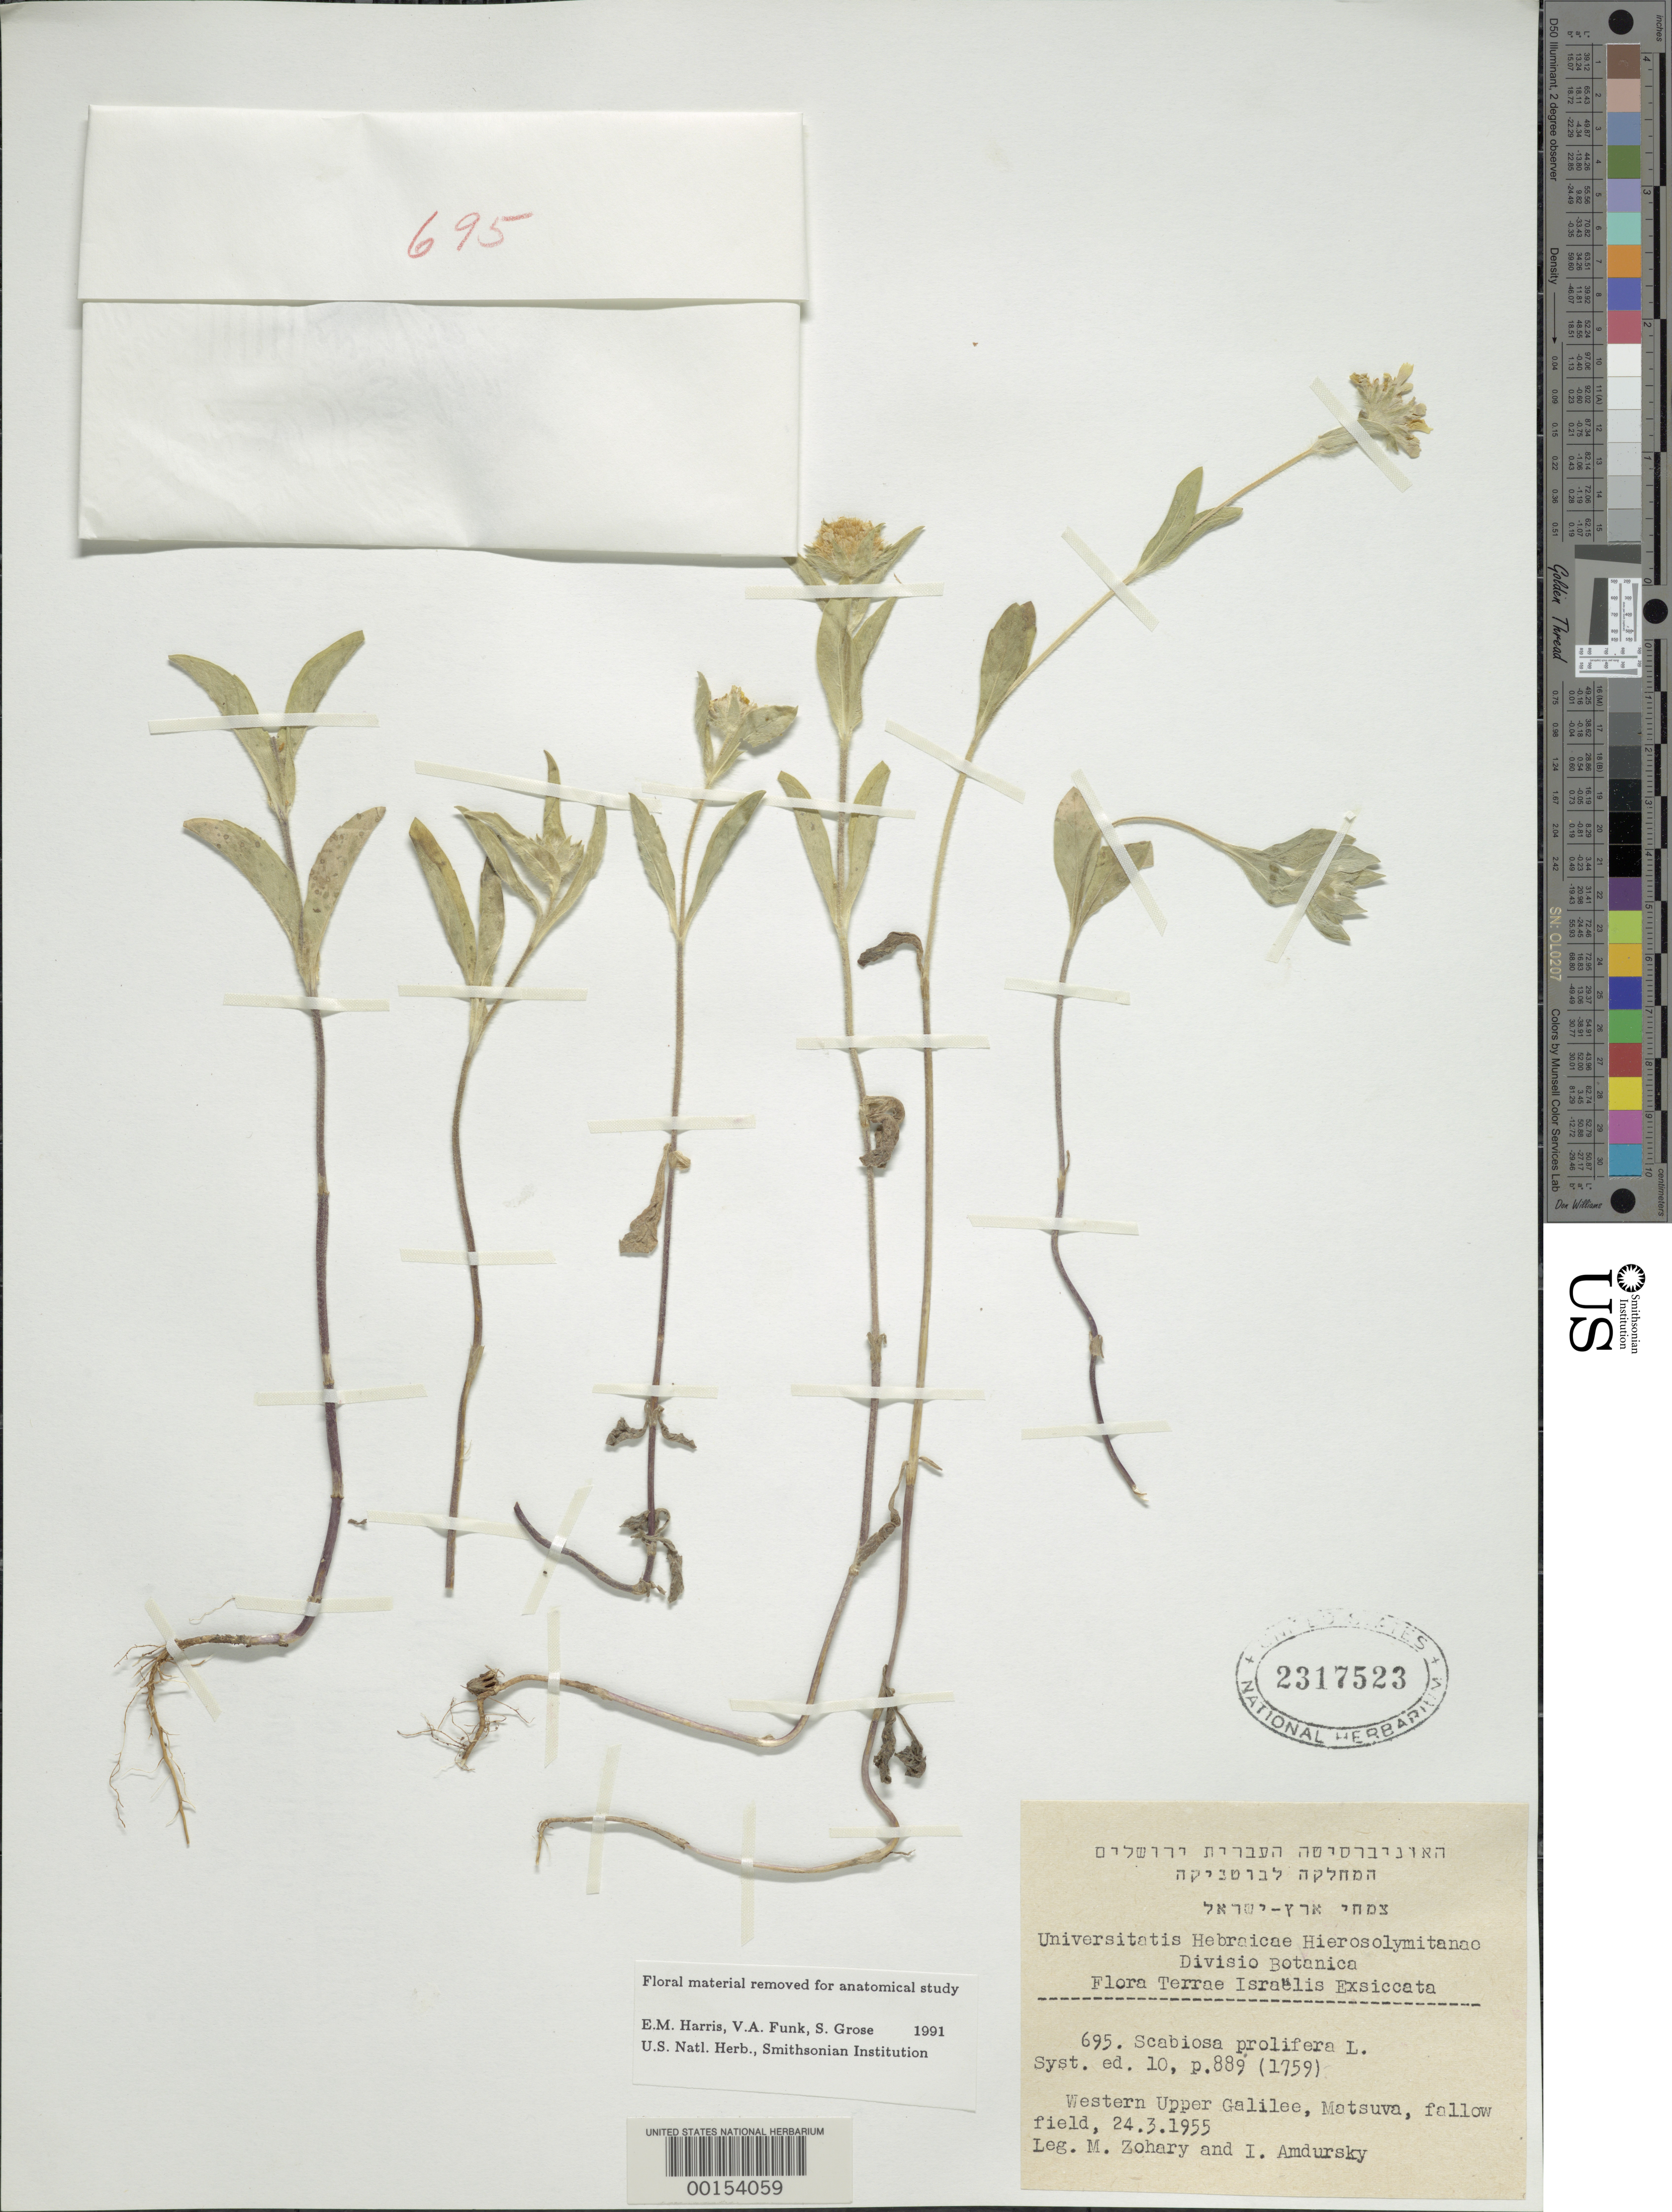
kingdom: Plantae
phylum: Tracheophyta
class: Magnoliopsida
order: Dipsacales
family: Caprifoliaceae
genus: Scabiosa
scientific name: Scabiosa prolifera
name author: L.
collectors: M. Zohary & I. Amdursky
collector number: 695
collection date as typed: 24 Mar 1955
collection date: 1955-03-24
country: Israel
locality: Western Upper Galilee, Matsuva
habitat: fallow field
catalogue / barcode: US 2317523